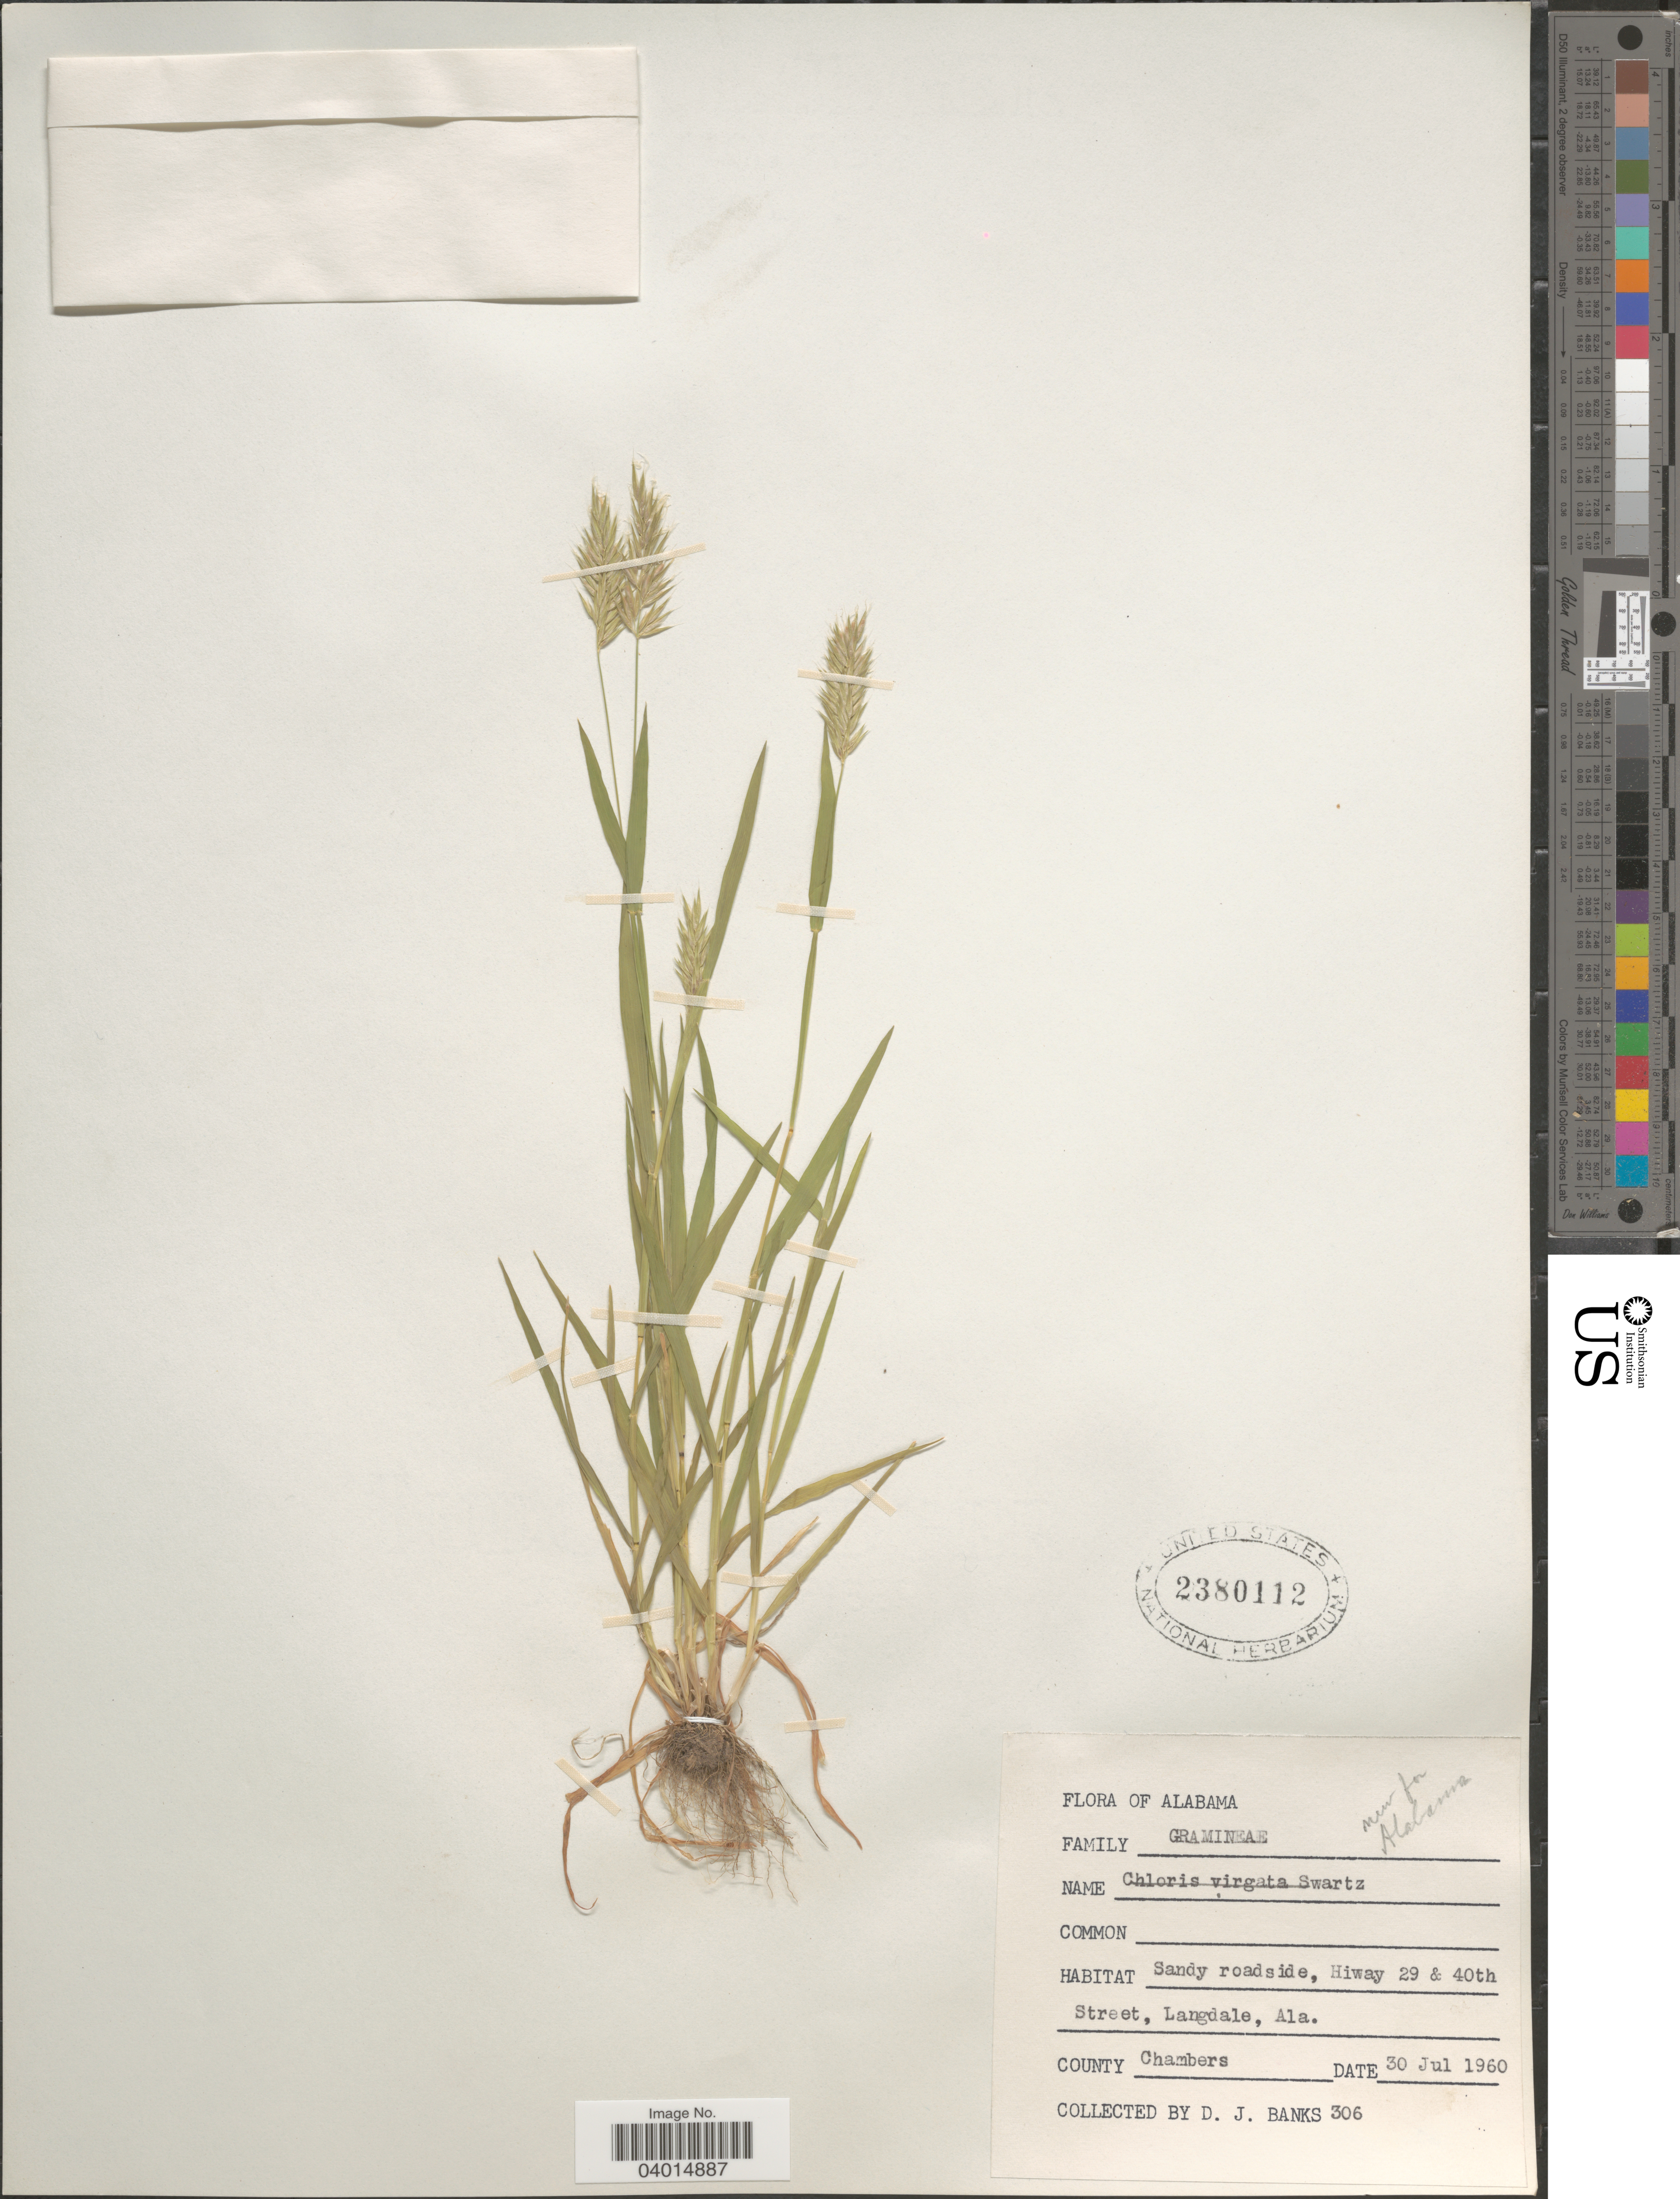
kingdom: Plantae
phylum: Tracheophyta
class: Liliopsida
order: Poales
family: Poaceae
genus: Anthoxanthum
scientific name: Anthoxanthum odoratum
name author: L.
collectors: D. J. Banks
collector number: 306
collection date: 1960-07-30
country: United States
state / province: Alabama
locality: Sandy roadside, Hiway 29 & 40th Street, Langdale. County Chambers.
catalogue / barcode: US 2380112